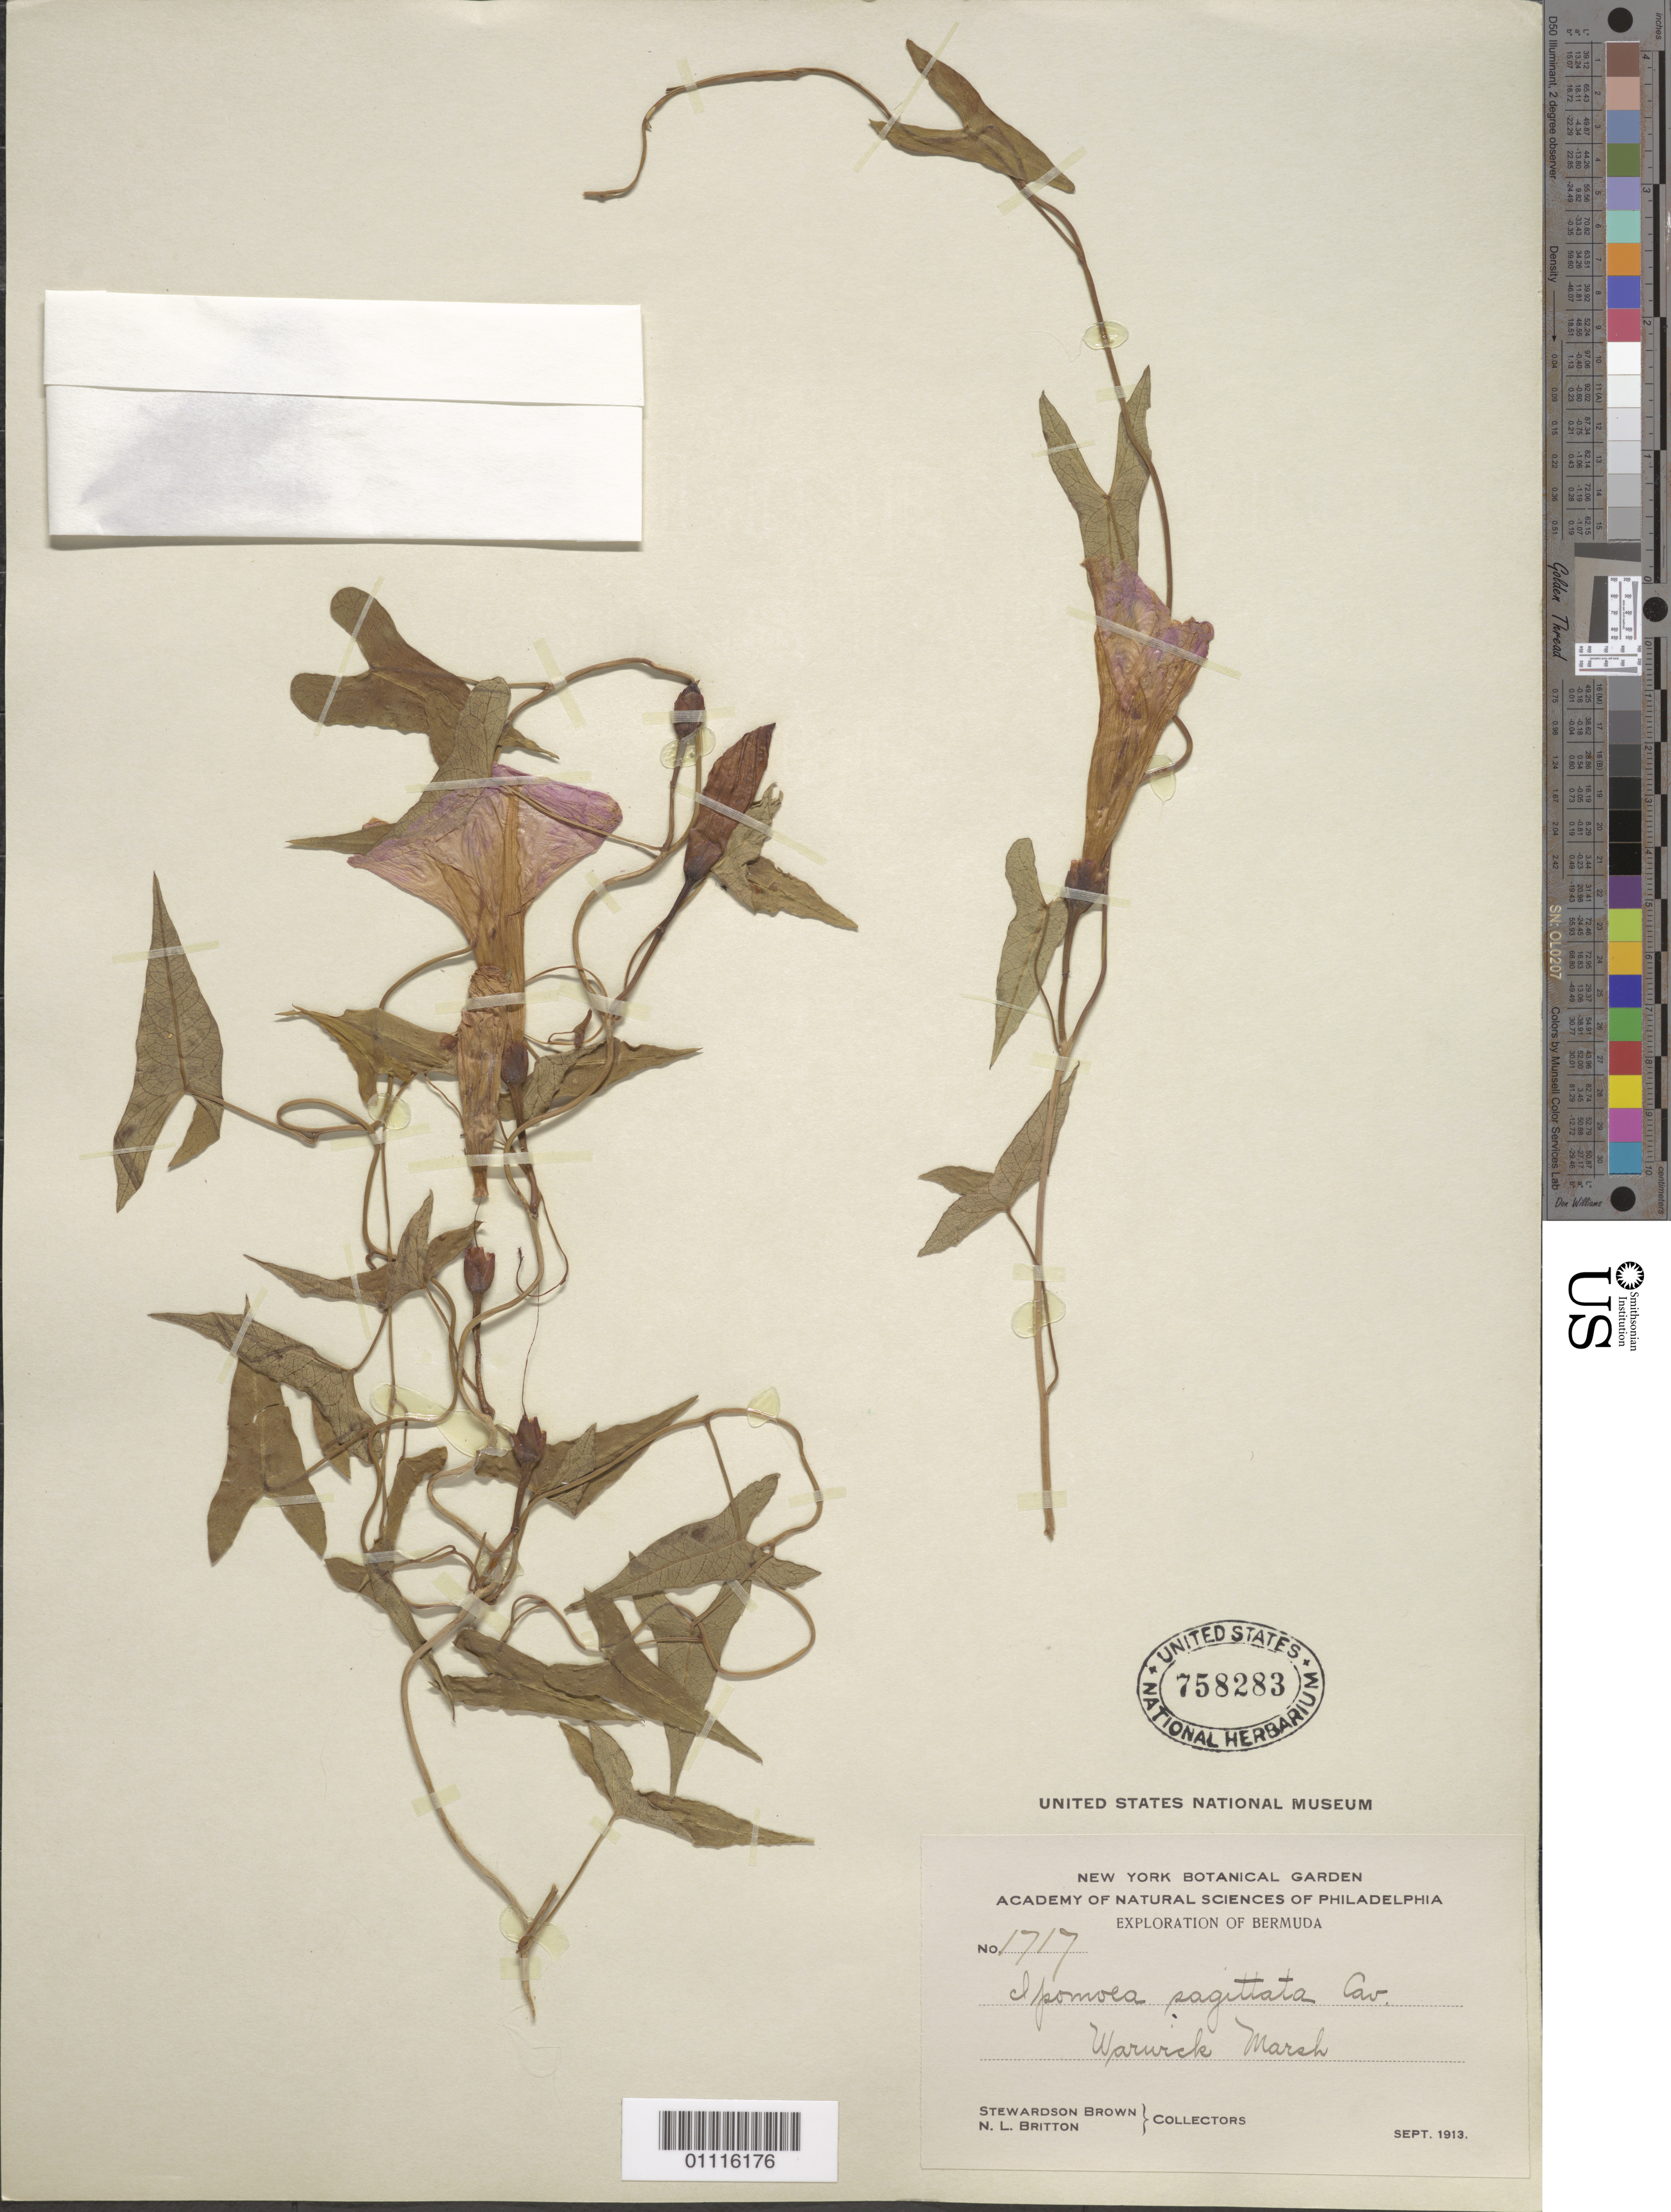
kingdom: Plantae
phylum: Tracheophyta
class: Magnoliopsida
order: Solanales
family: Convolvulaceae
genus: Ipomoea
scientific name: Ipomoea sagittata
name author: Poir.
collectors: S. Brown & N. Britton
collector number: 1717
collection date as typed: Sep 1913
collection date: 1913-09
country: Bermuda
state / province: Warwick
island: Bermuda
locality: Warwick Marsh.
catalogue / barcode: US 758283